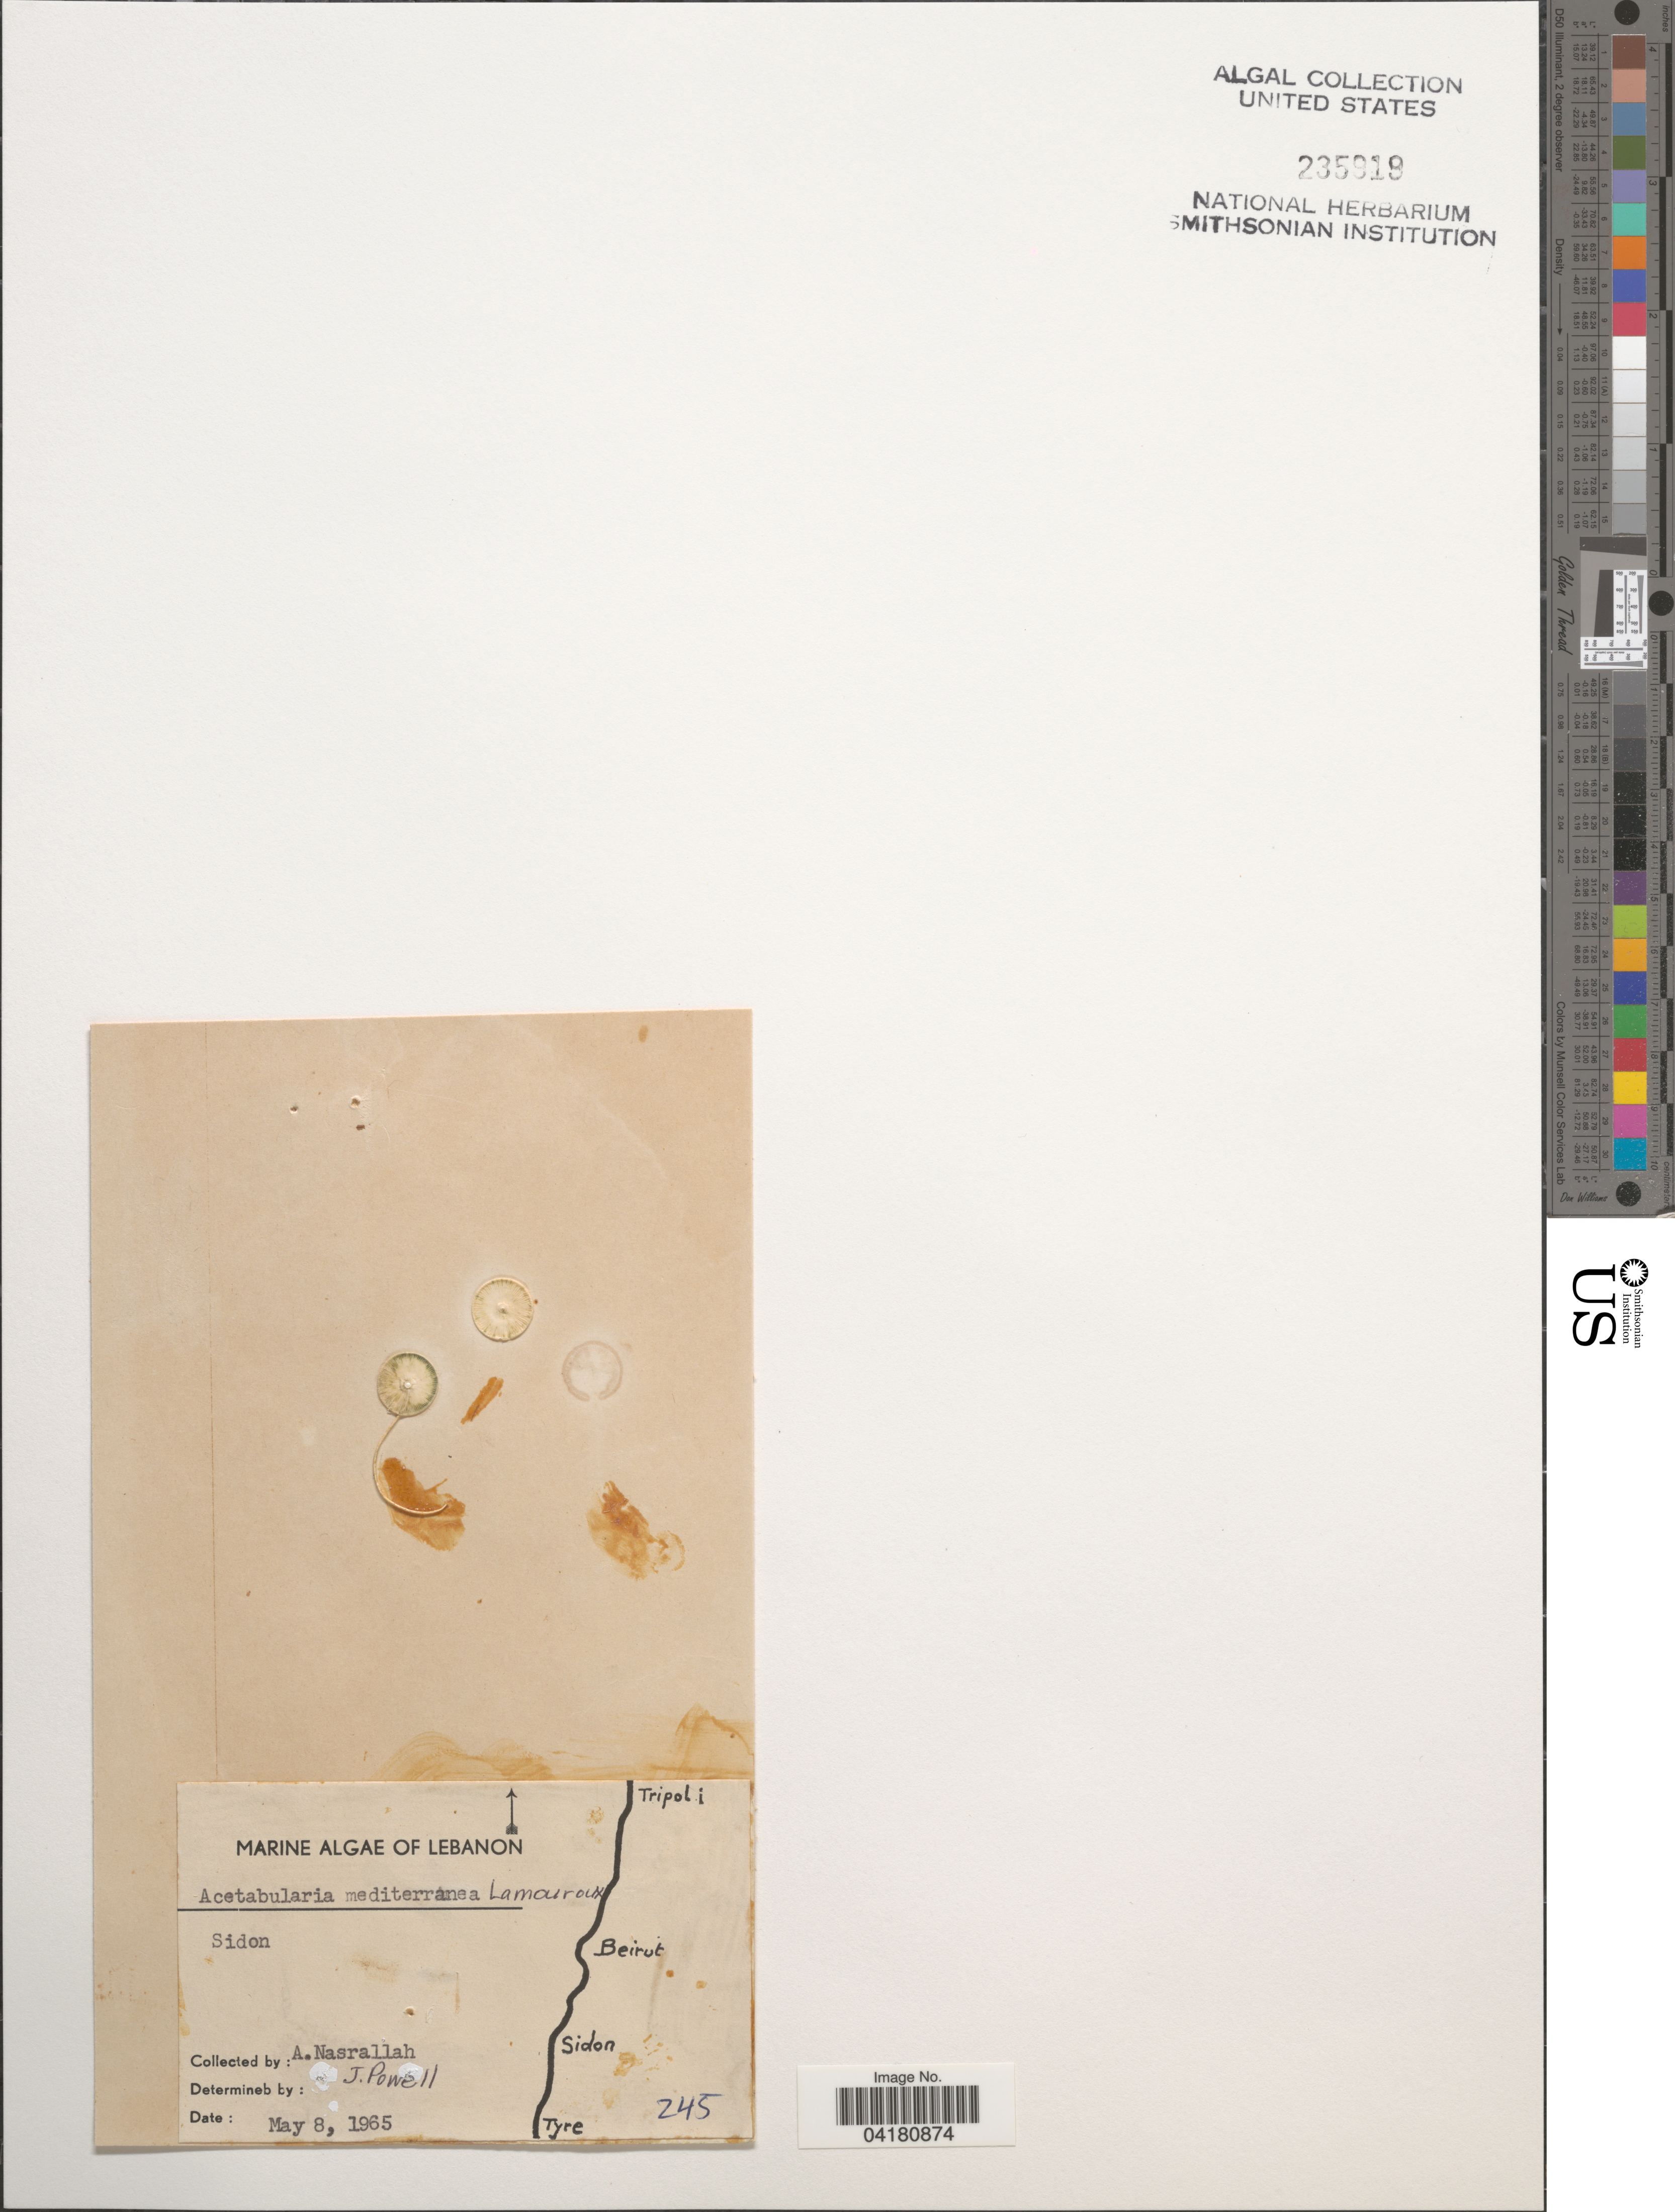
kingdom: Plantae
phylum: Chlorophyta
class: Ulvophyceae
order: Dasycladales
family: Polyphysaceae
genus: Acetabularia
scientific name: Acetabularia acetabulum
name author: (L.) P.C. Silva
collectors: A. Nasrallah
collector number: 245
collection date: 1965-05-08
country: Lebanon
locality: Sidon.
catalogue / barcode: US 235919